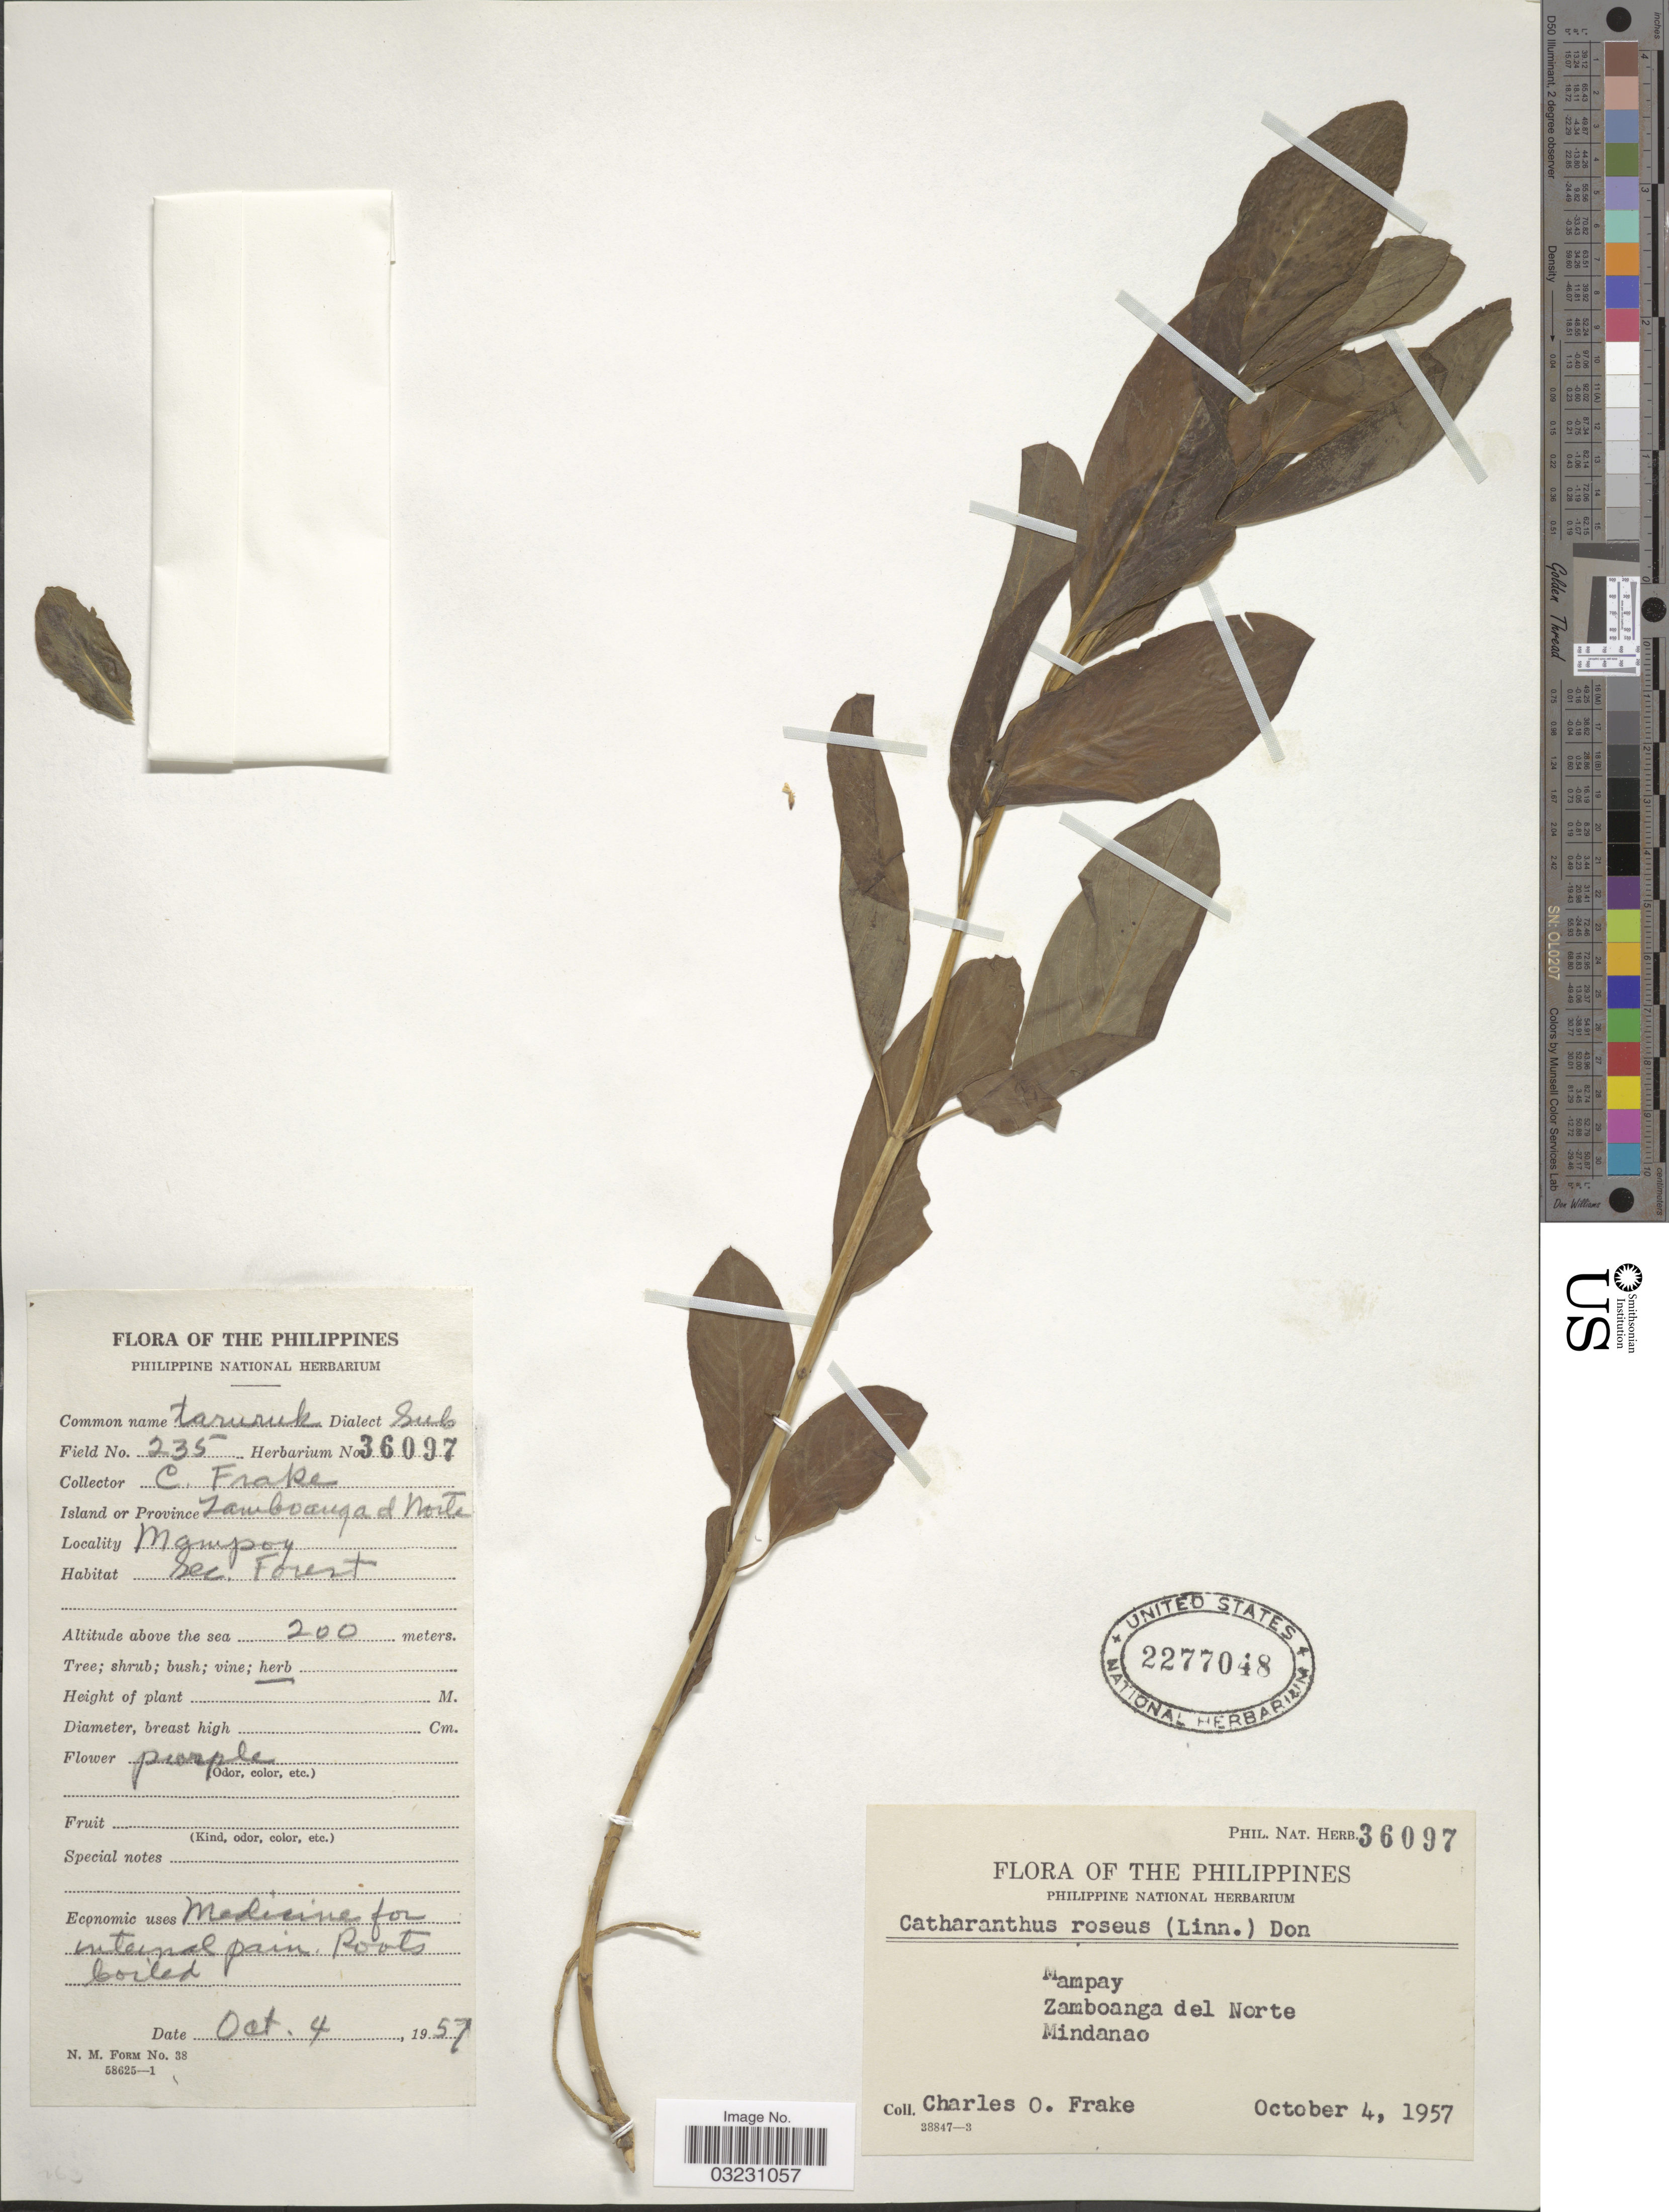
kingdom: Plantae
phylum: Tracheophyta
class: Magnoliopsida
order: Gentianales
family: Apocynaceae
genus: Catharanthus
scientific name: Catharanthus roseus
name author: (L.) G. Don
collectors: C. O. Frake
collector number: Phil. Nat. Herb. 36097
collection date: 1957-10-04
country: Philippines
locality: Mampay. Island or Province Zamboanga del Norte. Mindanao.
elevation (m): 200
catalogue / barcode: US 2277048